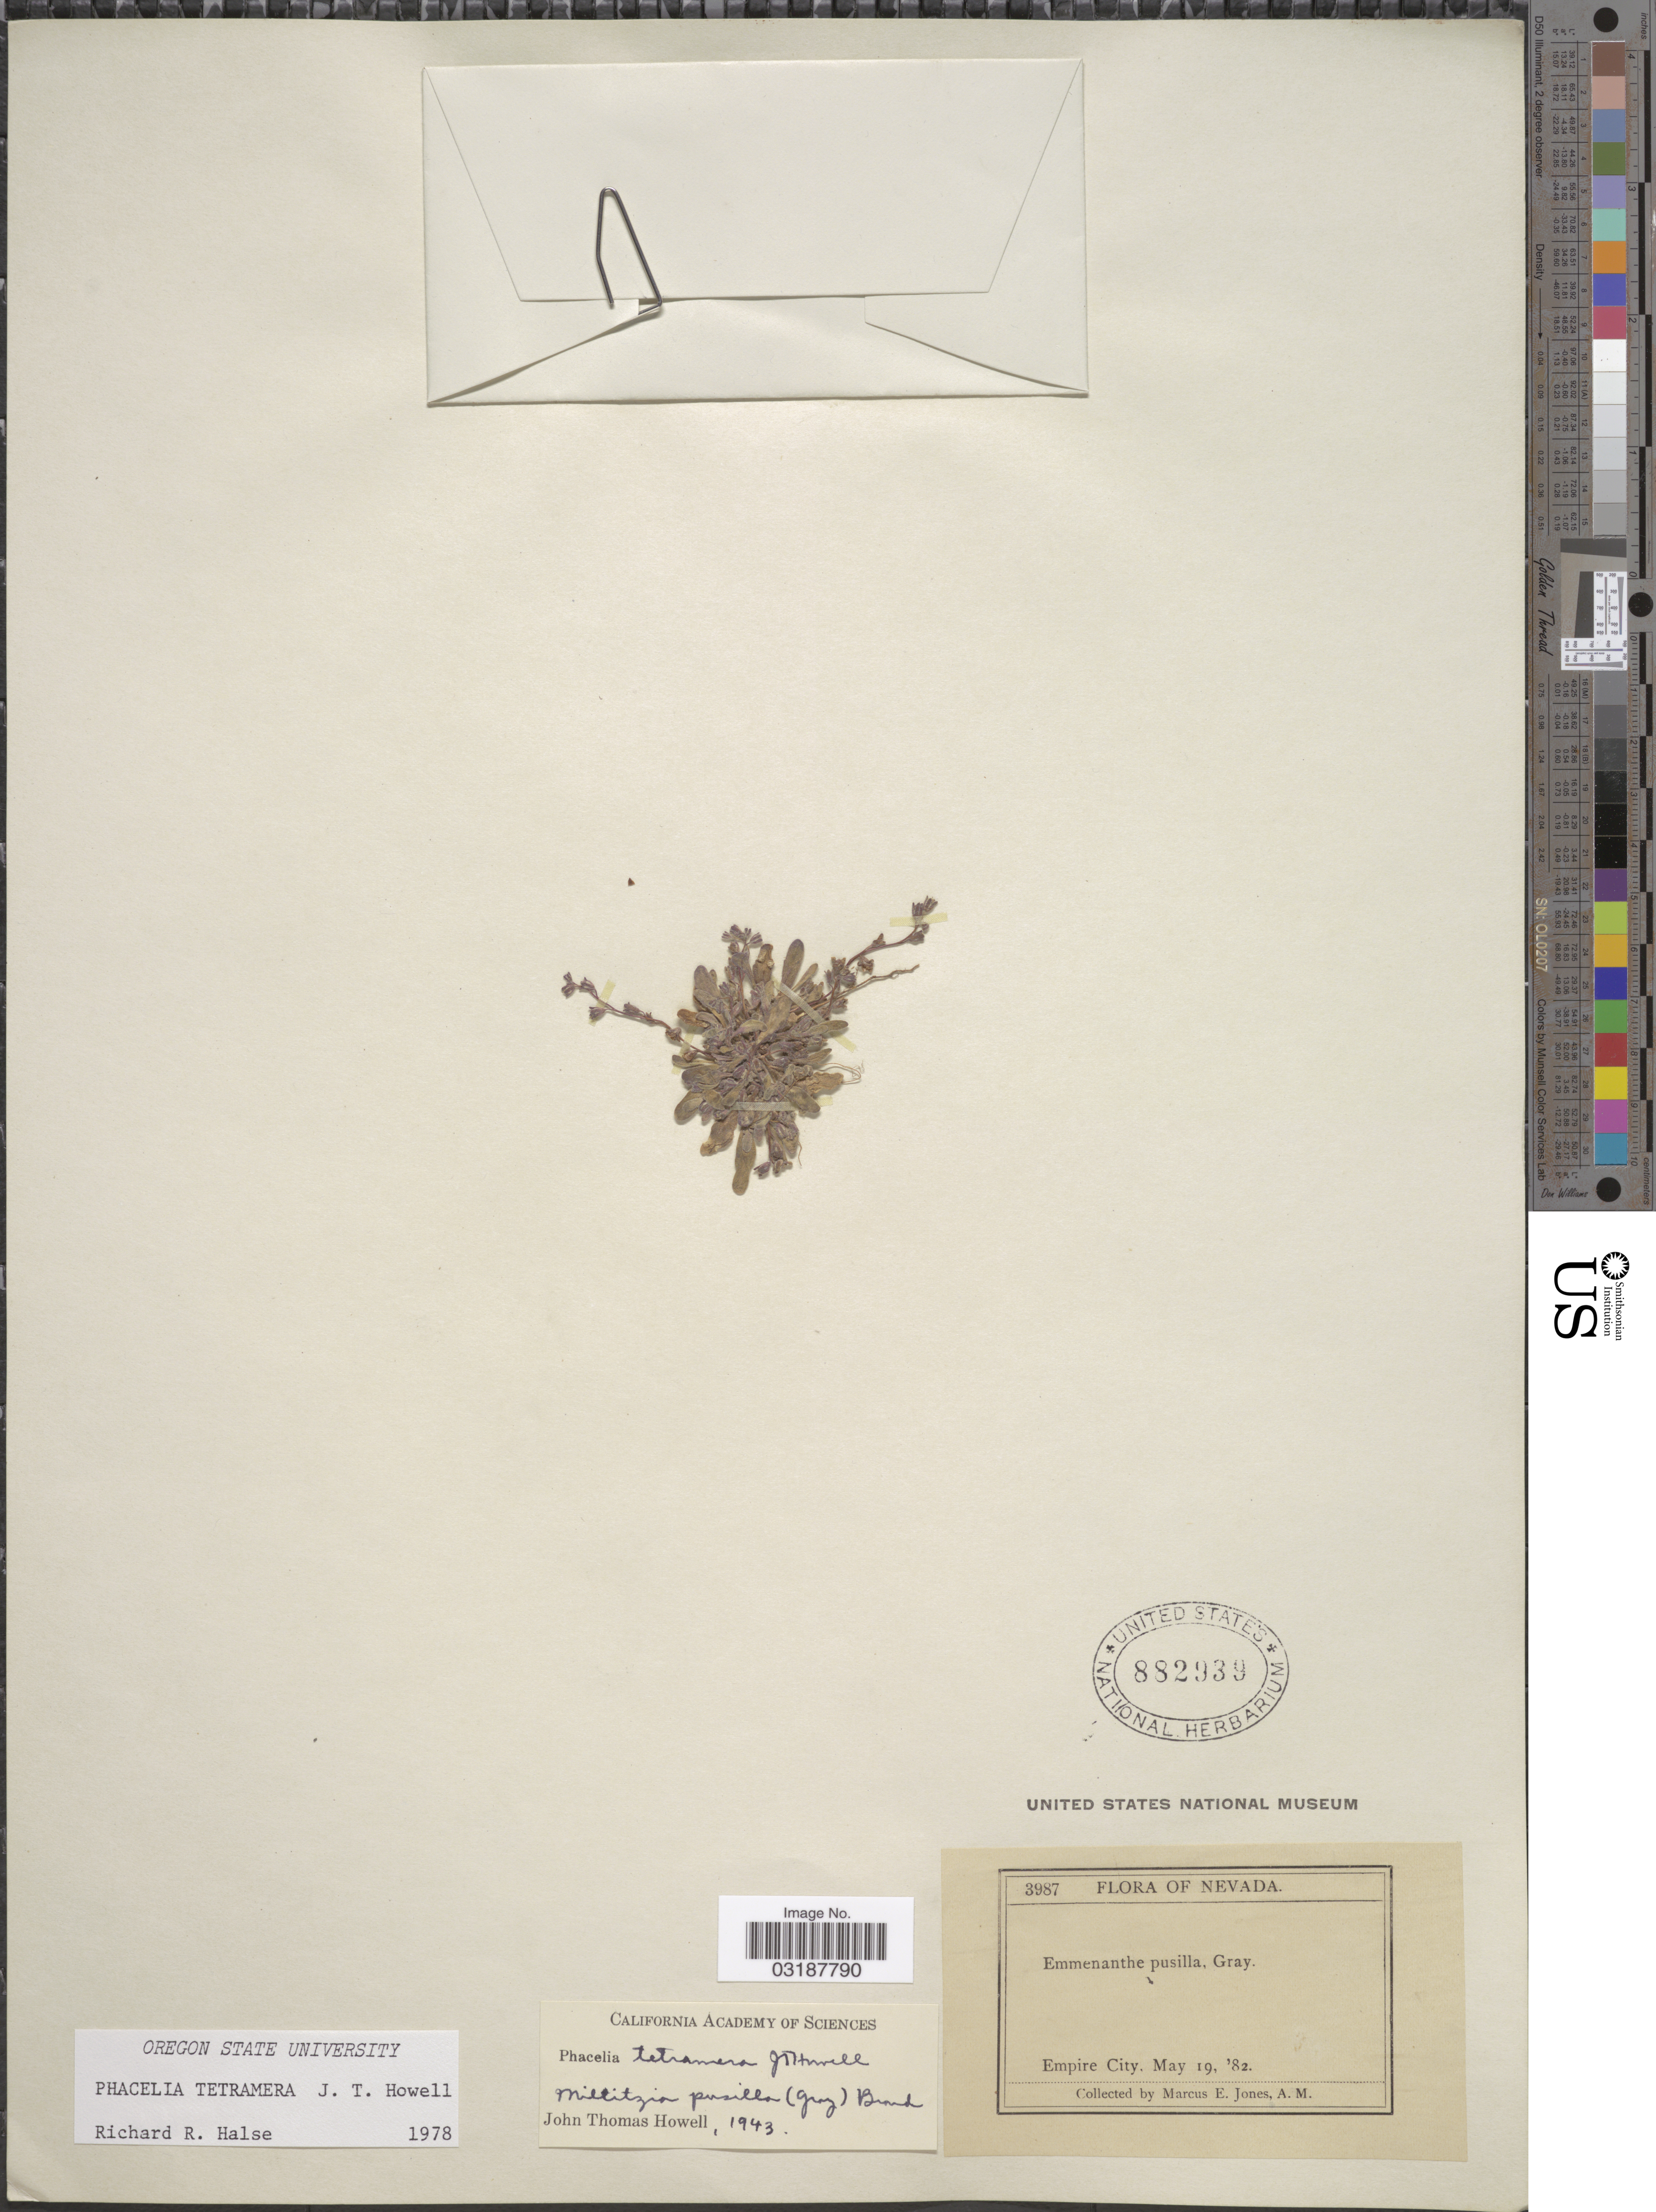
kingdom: Plantae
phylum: Tracheophyta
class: Magnoliopsida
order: Boraginales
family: Hydrophyllaceae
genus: Phacelia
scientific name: Phacelia tetramera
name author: J.T. Howell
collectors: M. E. Jones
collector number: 3987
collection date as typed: Transcribed d/m/y: 19/5/82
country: United States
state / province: Nevada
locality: Empire City.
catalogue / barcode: US 882939